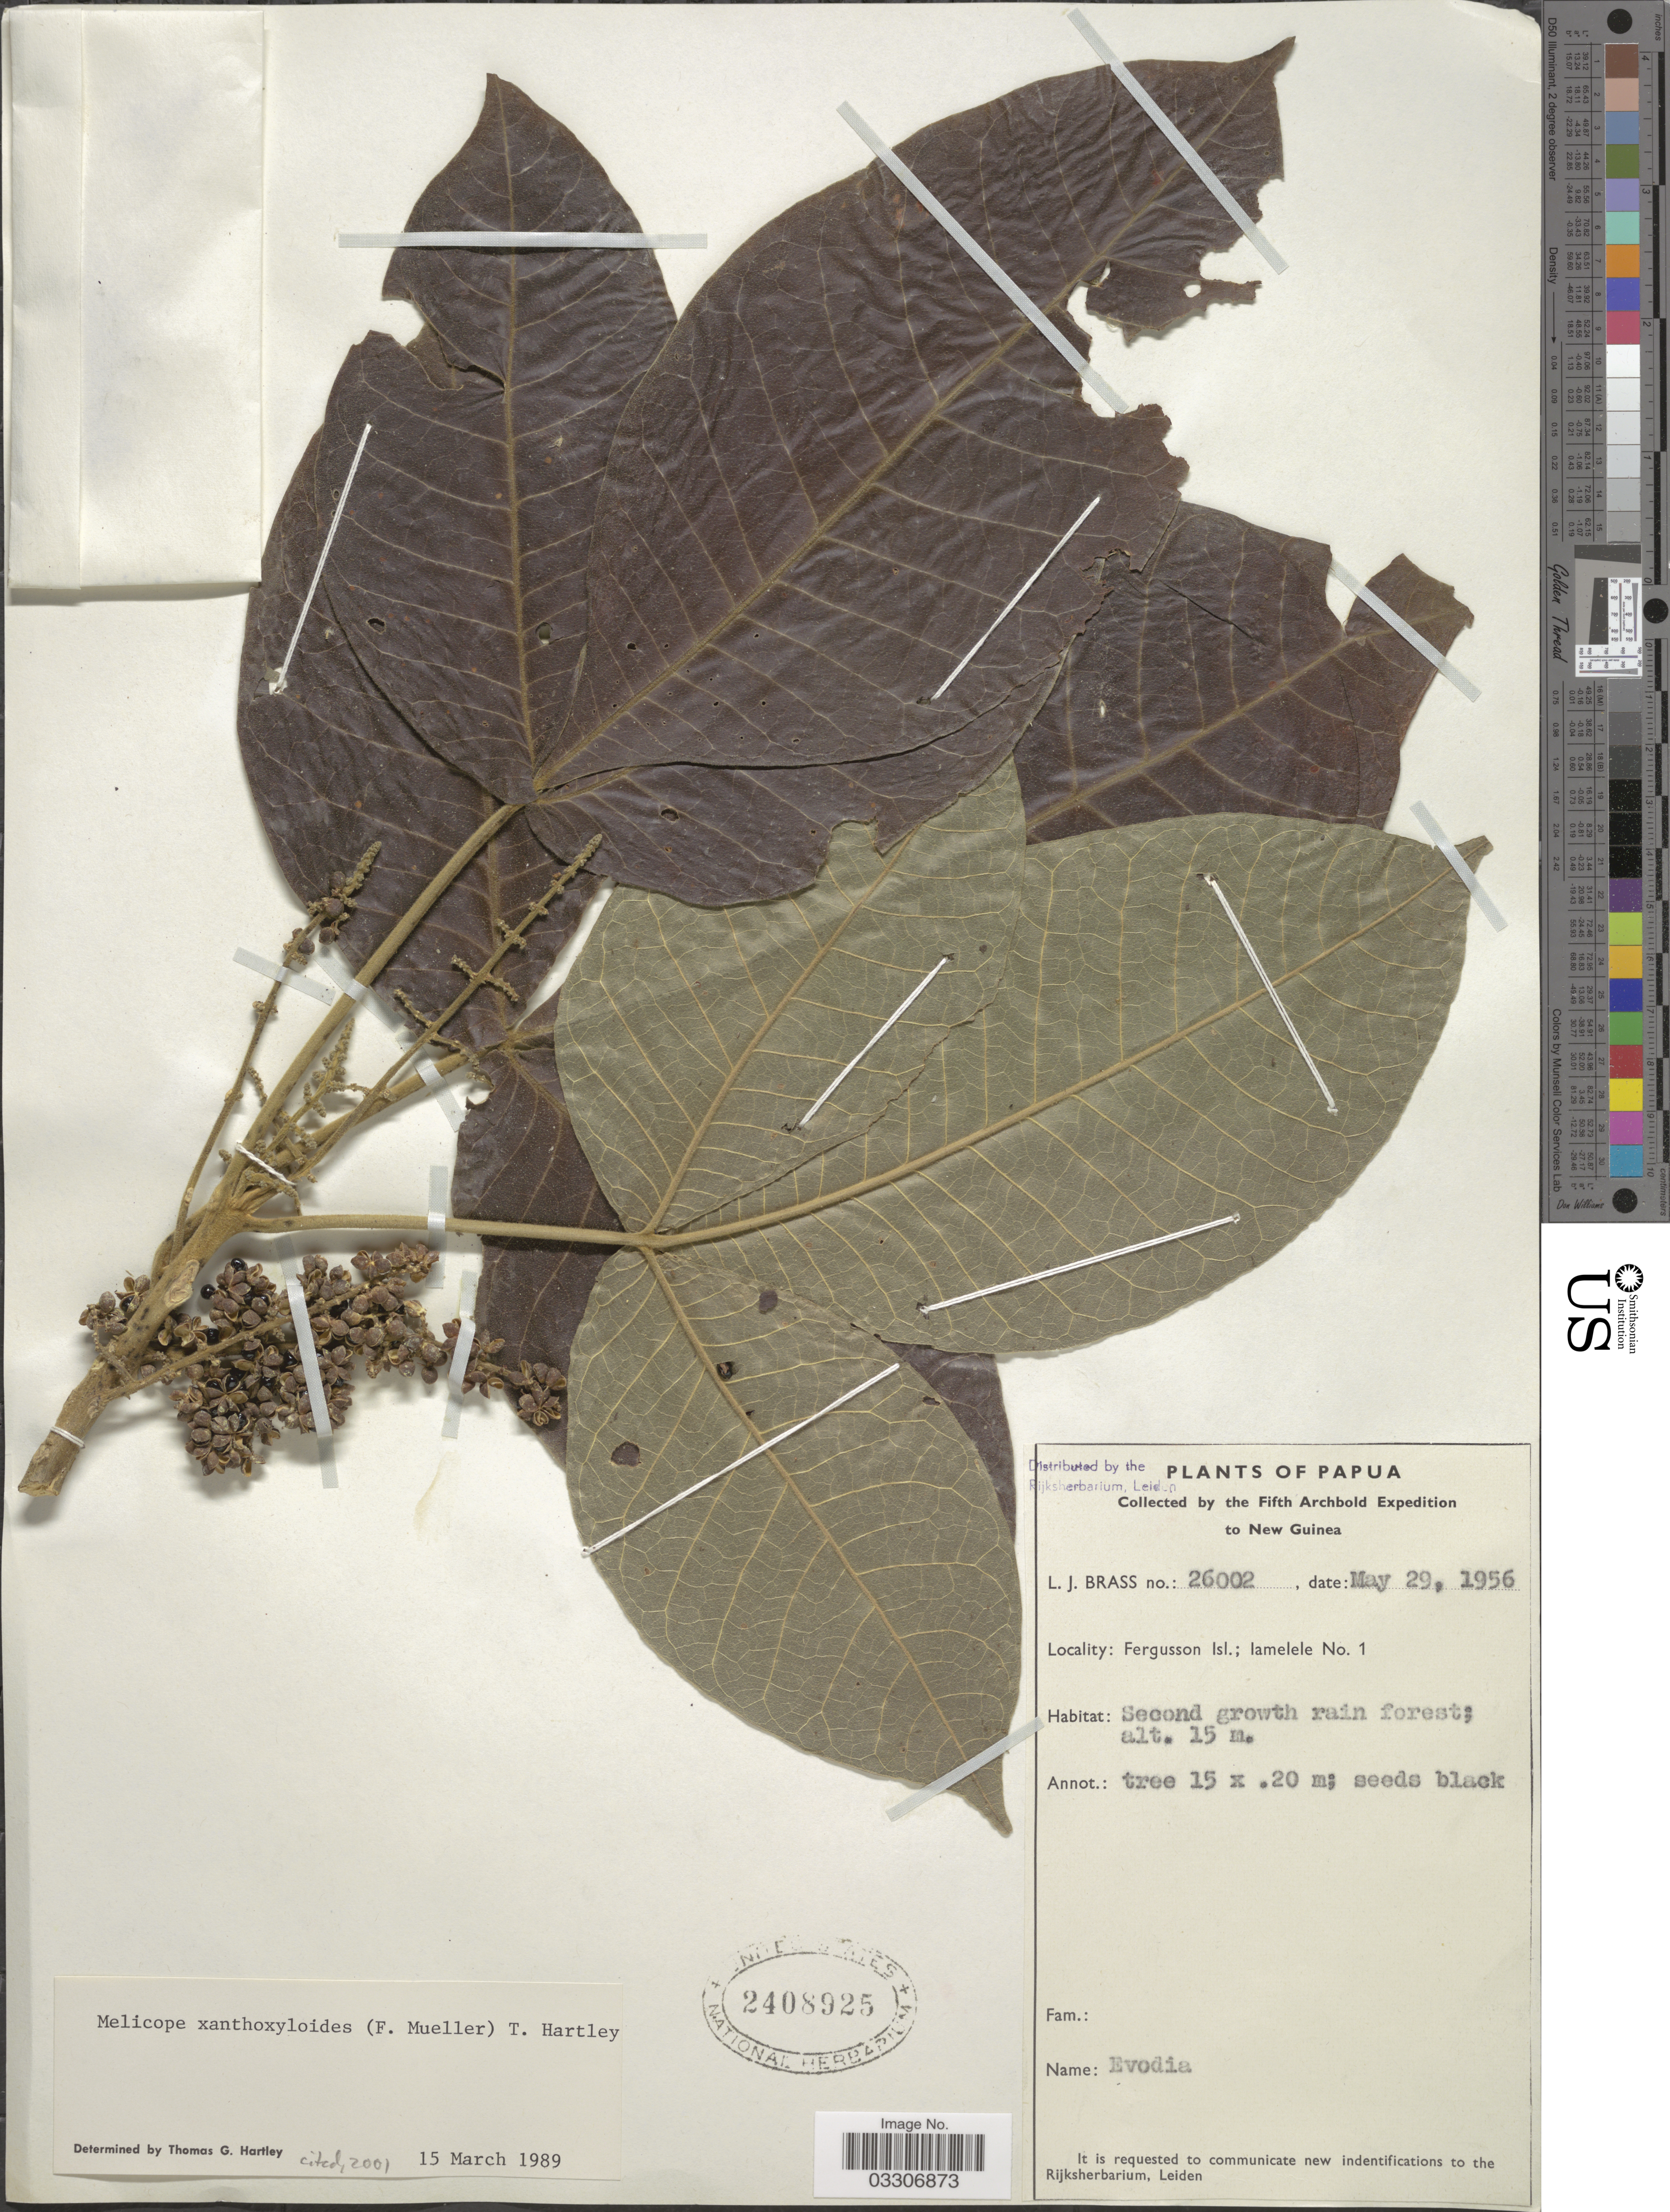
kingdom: Plantae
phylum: Tracheophyta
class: Magnoliopsida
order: Sapindales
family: Rutaceae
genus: Melicope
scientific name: Melicope xanthoxyloides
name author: (F. Muell.) T.G. Hartley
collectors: L. J. Brass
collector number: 26002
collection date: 1956-05-29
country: Papua New Guinea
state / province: Milne Bay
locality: Papua. New Guinea. Fergusson Isl.; Iamelele No. 1.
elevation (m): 15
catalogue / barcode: US 2408925